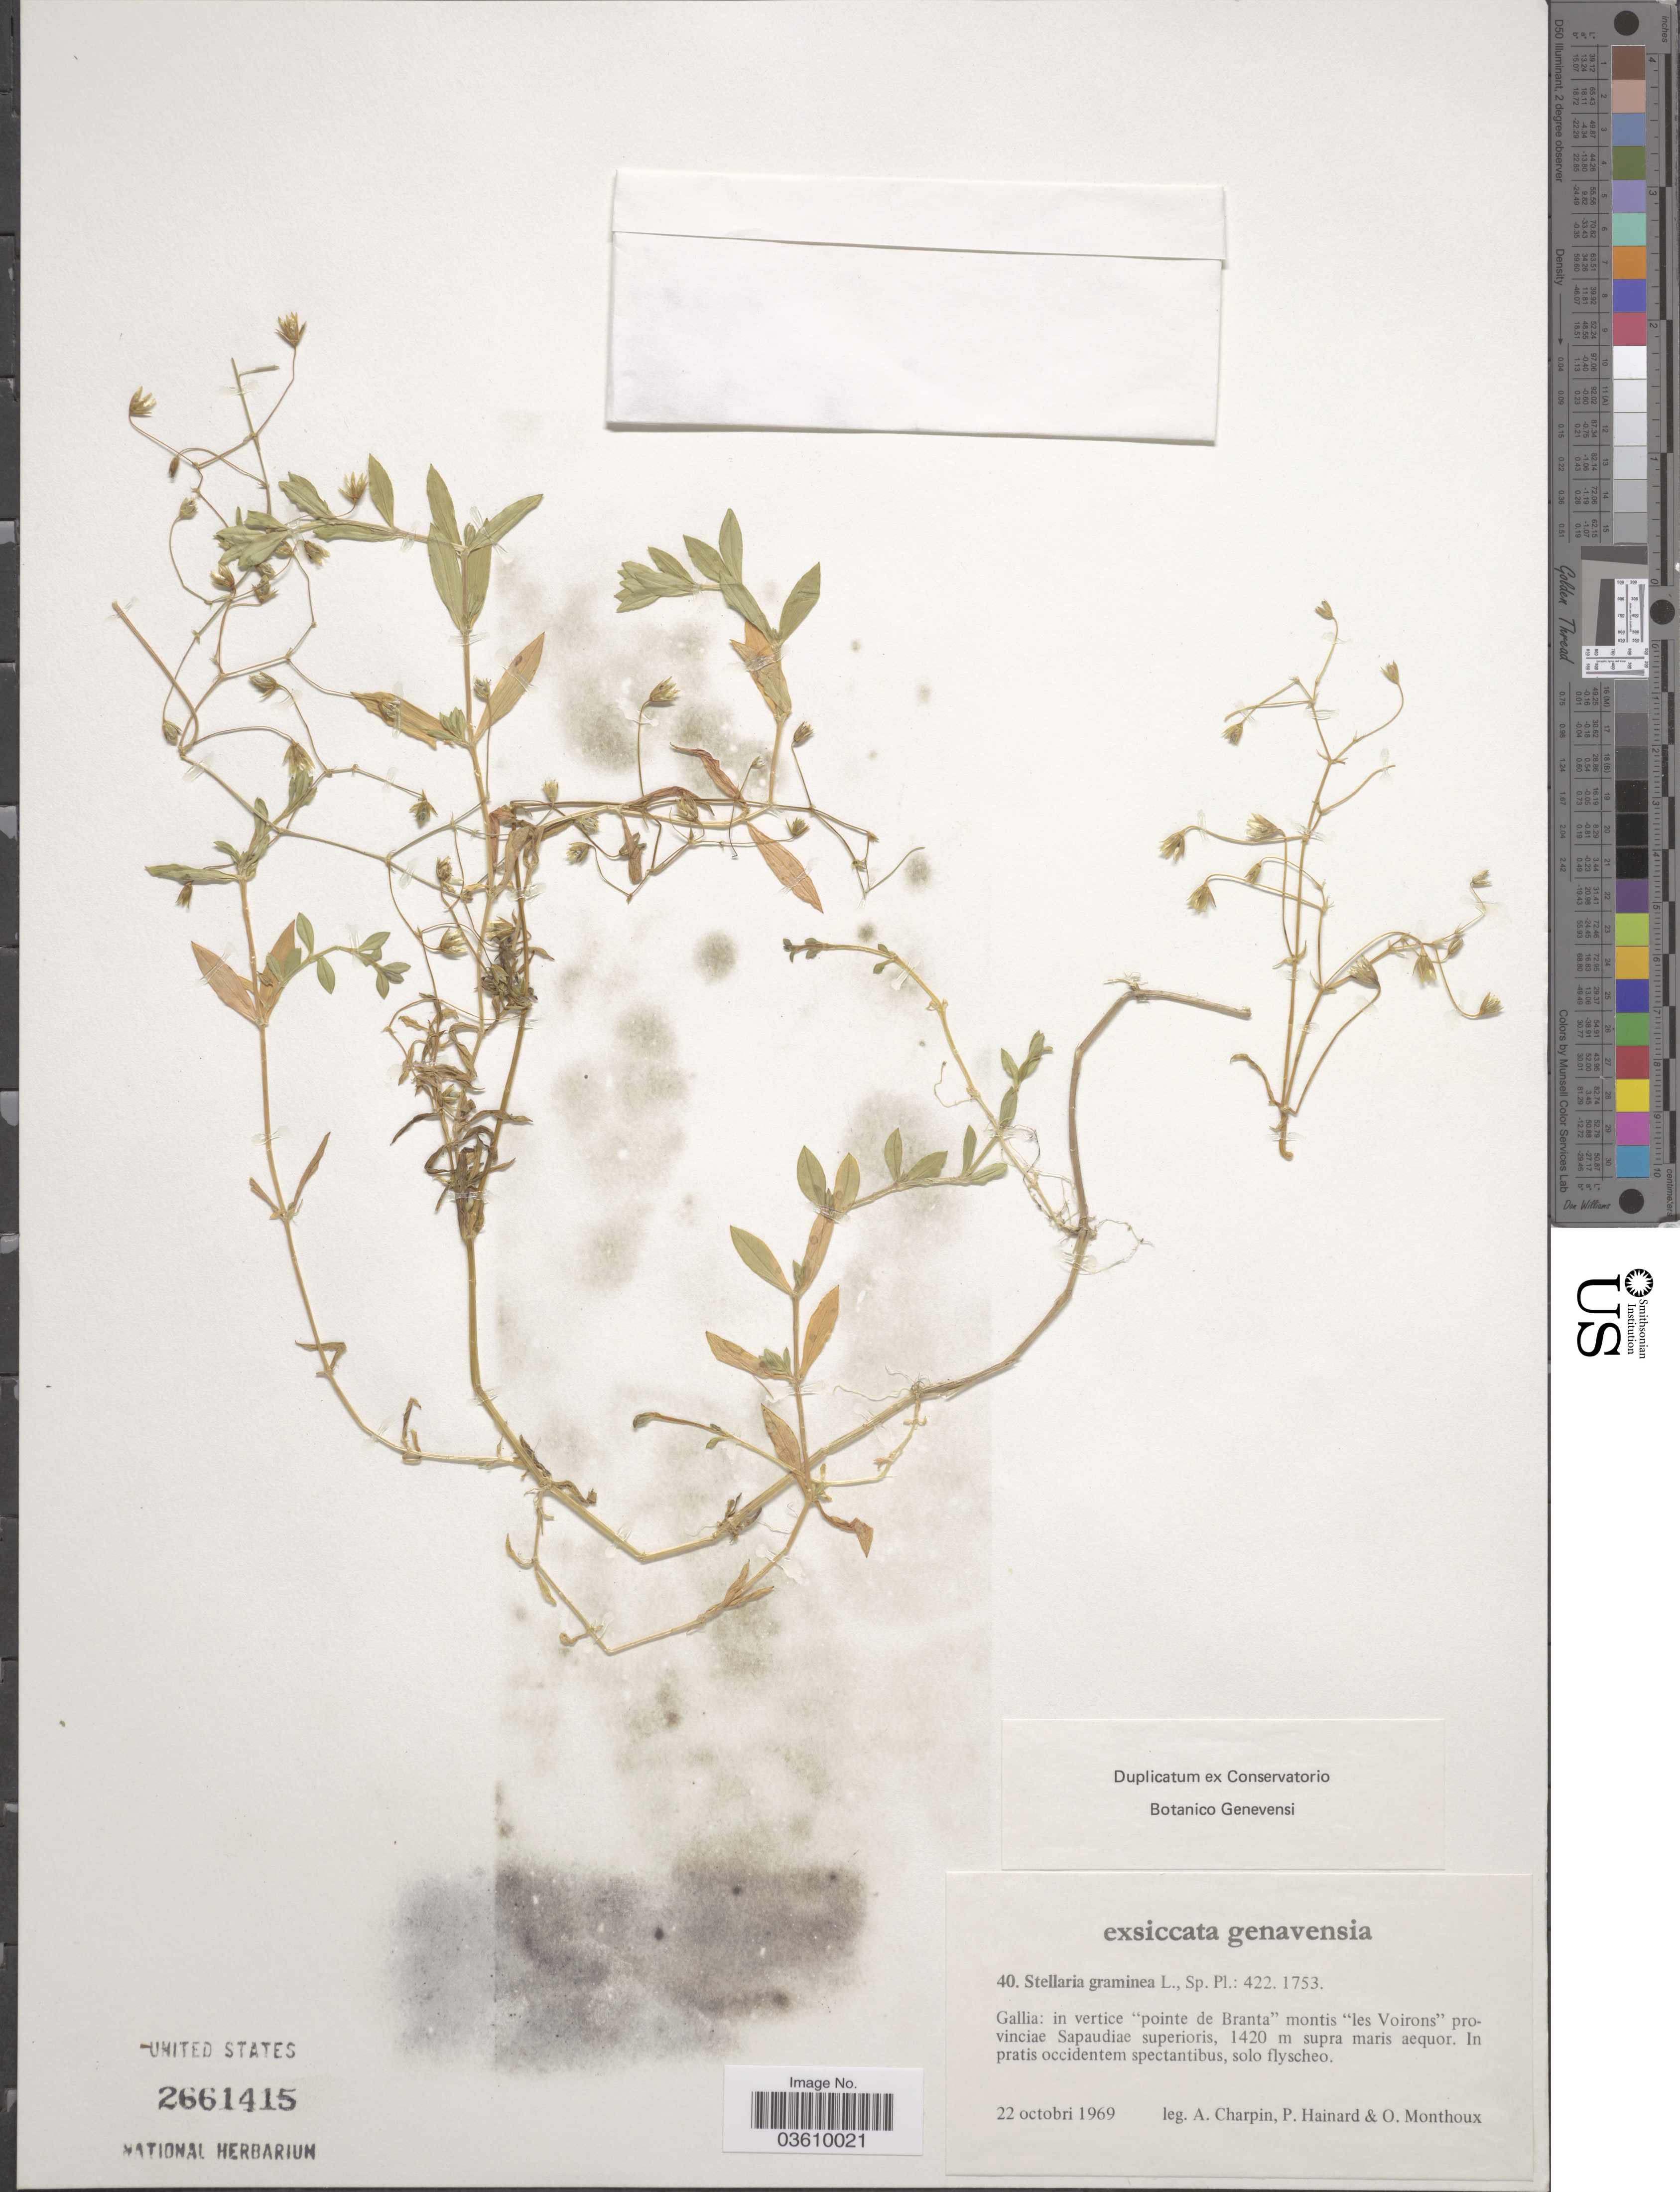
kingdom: Plantae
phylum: Tracheophyta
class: Magnoliopsida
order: Caryophyllales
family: Caryophyllaceae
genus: Stellaria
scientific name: Stellaria graminea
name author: L.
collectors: A. Charpin, P. Hainard & O. Monthoux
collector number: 40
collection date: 1969-10-22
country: France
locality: Gallia: in vertice "pointe de Branta" montis "les Voirons" provinciae Sapaudiae superioris.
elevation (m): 1420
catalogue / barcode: US 2661415